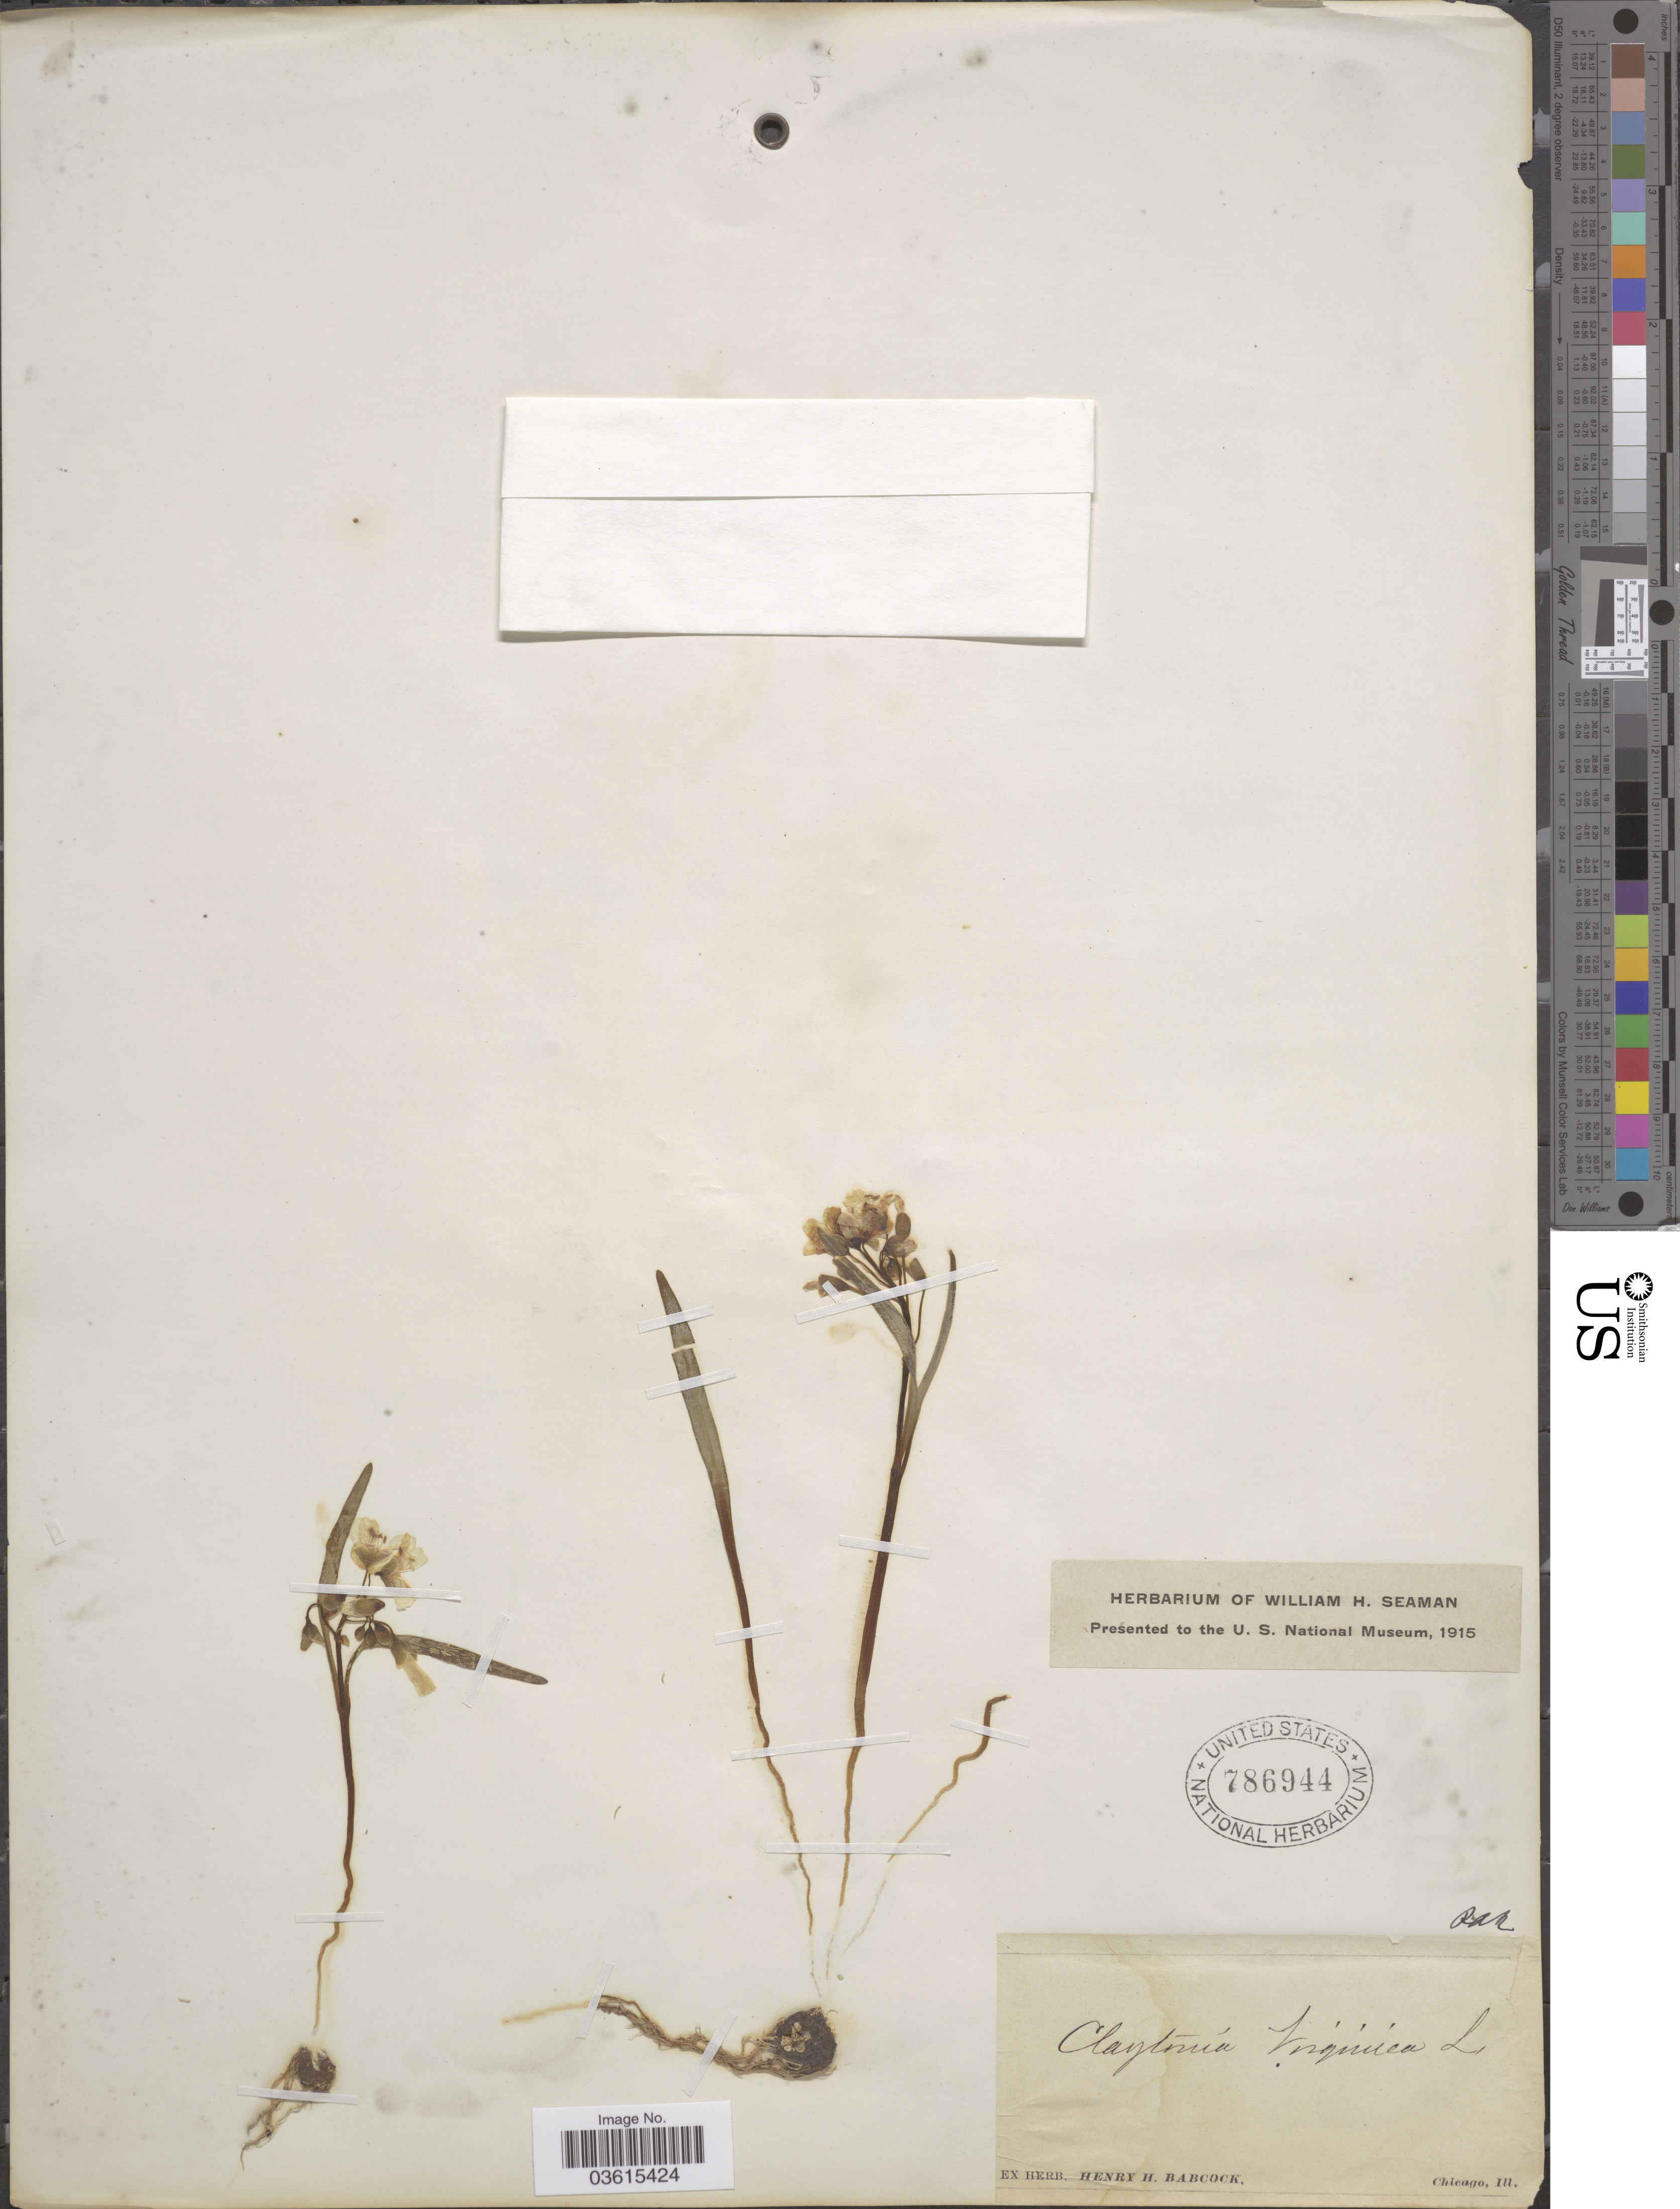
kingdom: Plantae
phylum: Tracheophyta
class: Magnoliopsida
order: Caryophyllales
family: Montiaceae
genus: Claytonia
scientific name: Claytonia virginica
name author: L.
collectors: ex herb. Henry Homes Babcock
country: United States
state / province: Illinois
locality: Chicago.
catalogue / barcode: US 786944